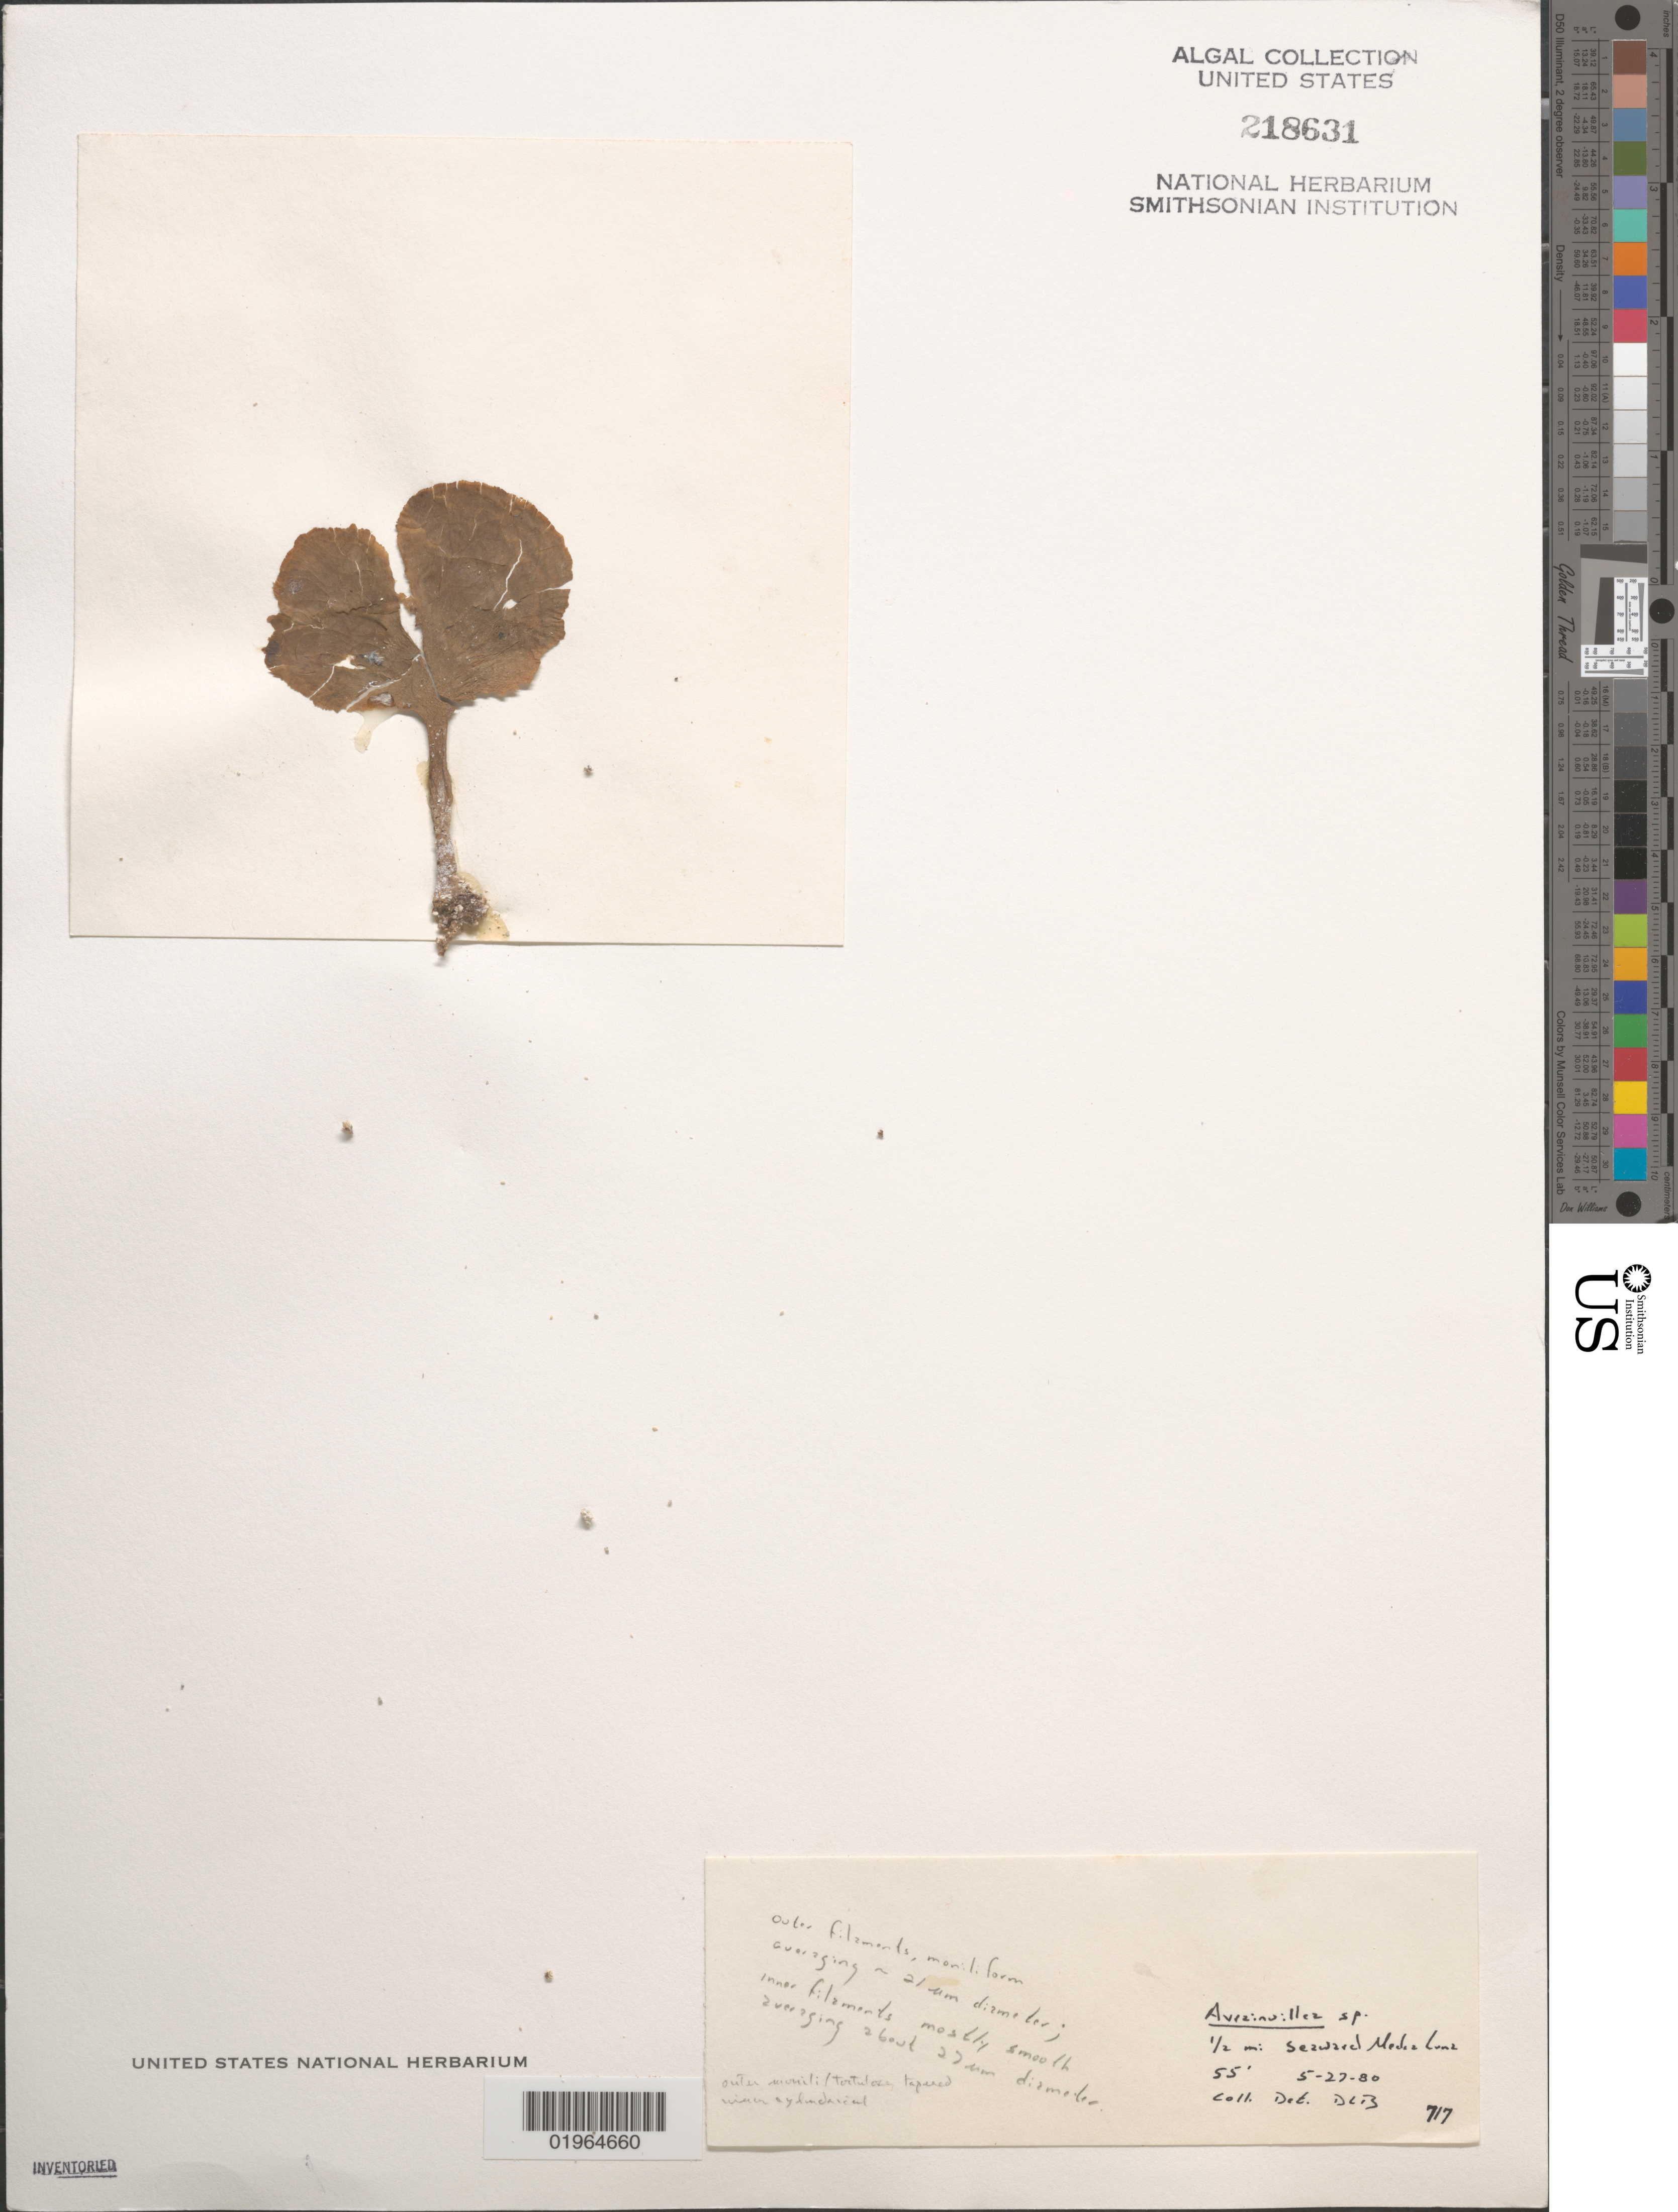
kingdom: Plantae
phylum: Chlorophyta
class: Ulvophyceae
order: Bryopsidales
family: Dichotomosiphonaceae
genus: Avrainvillea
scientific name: Avrainvillea sp.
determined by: Ballantine, D. L.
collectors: D.L. Ballantine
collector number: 717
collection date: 1980-05-27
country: Puerto Rico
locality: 1/2 mile seaward Media Luna Reef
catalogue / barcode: US 218631